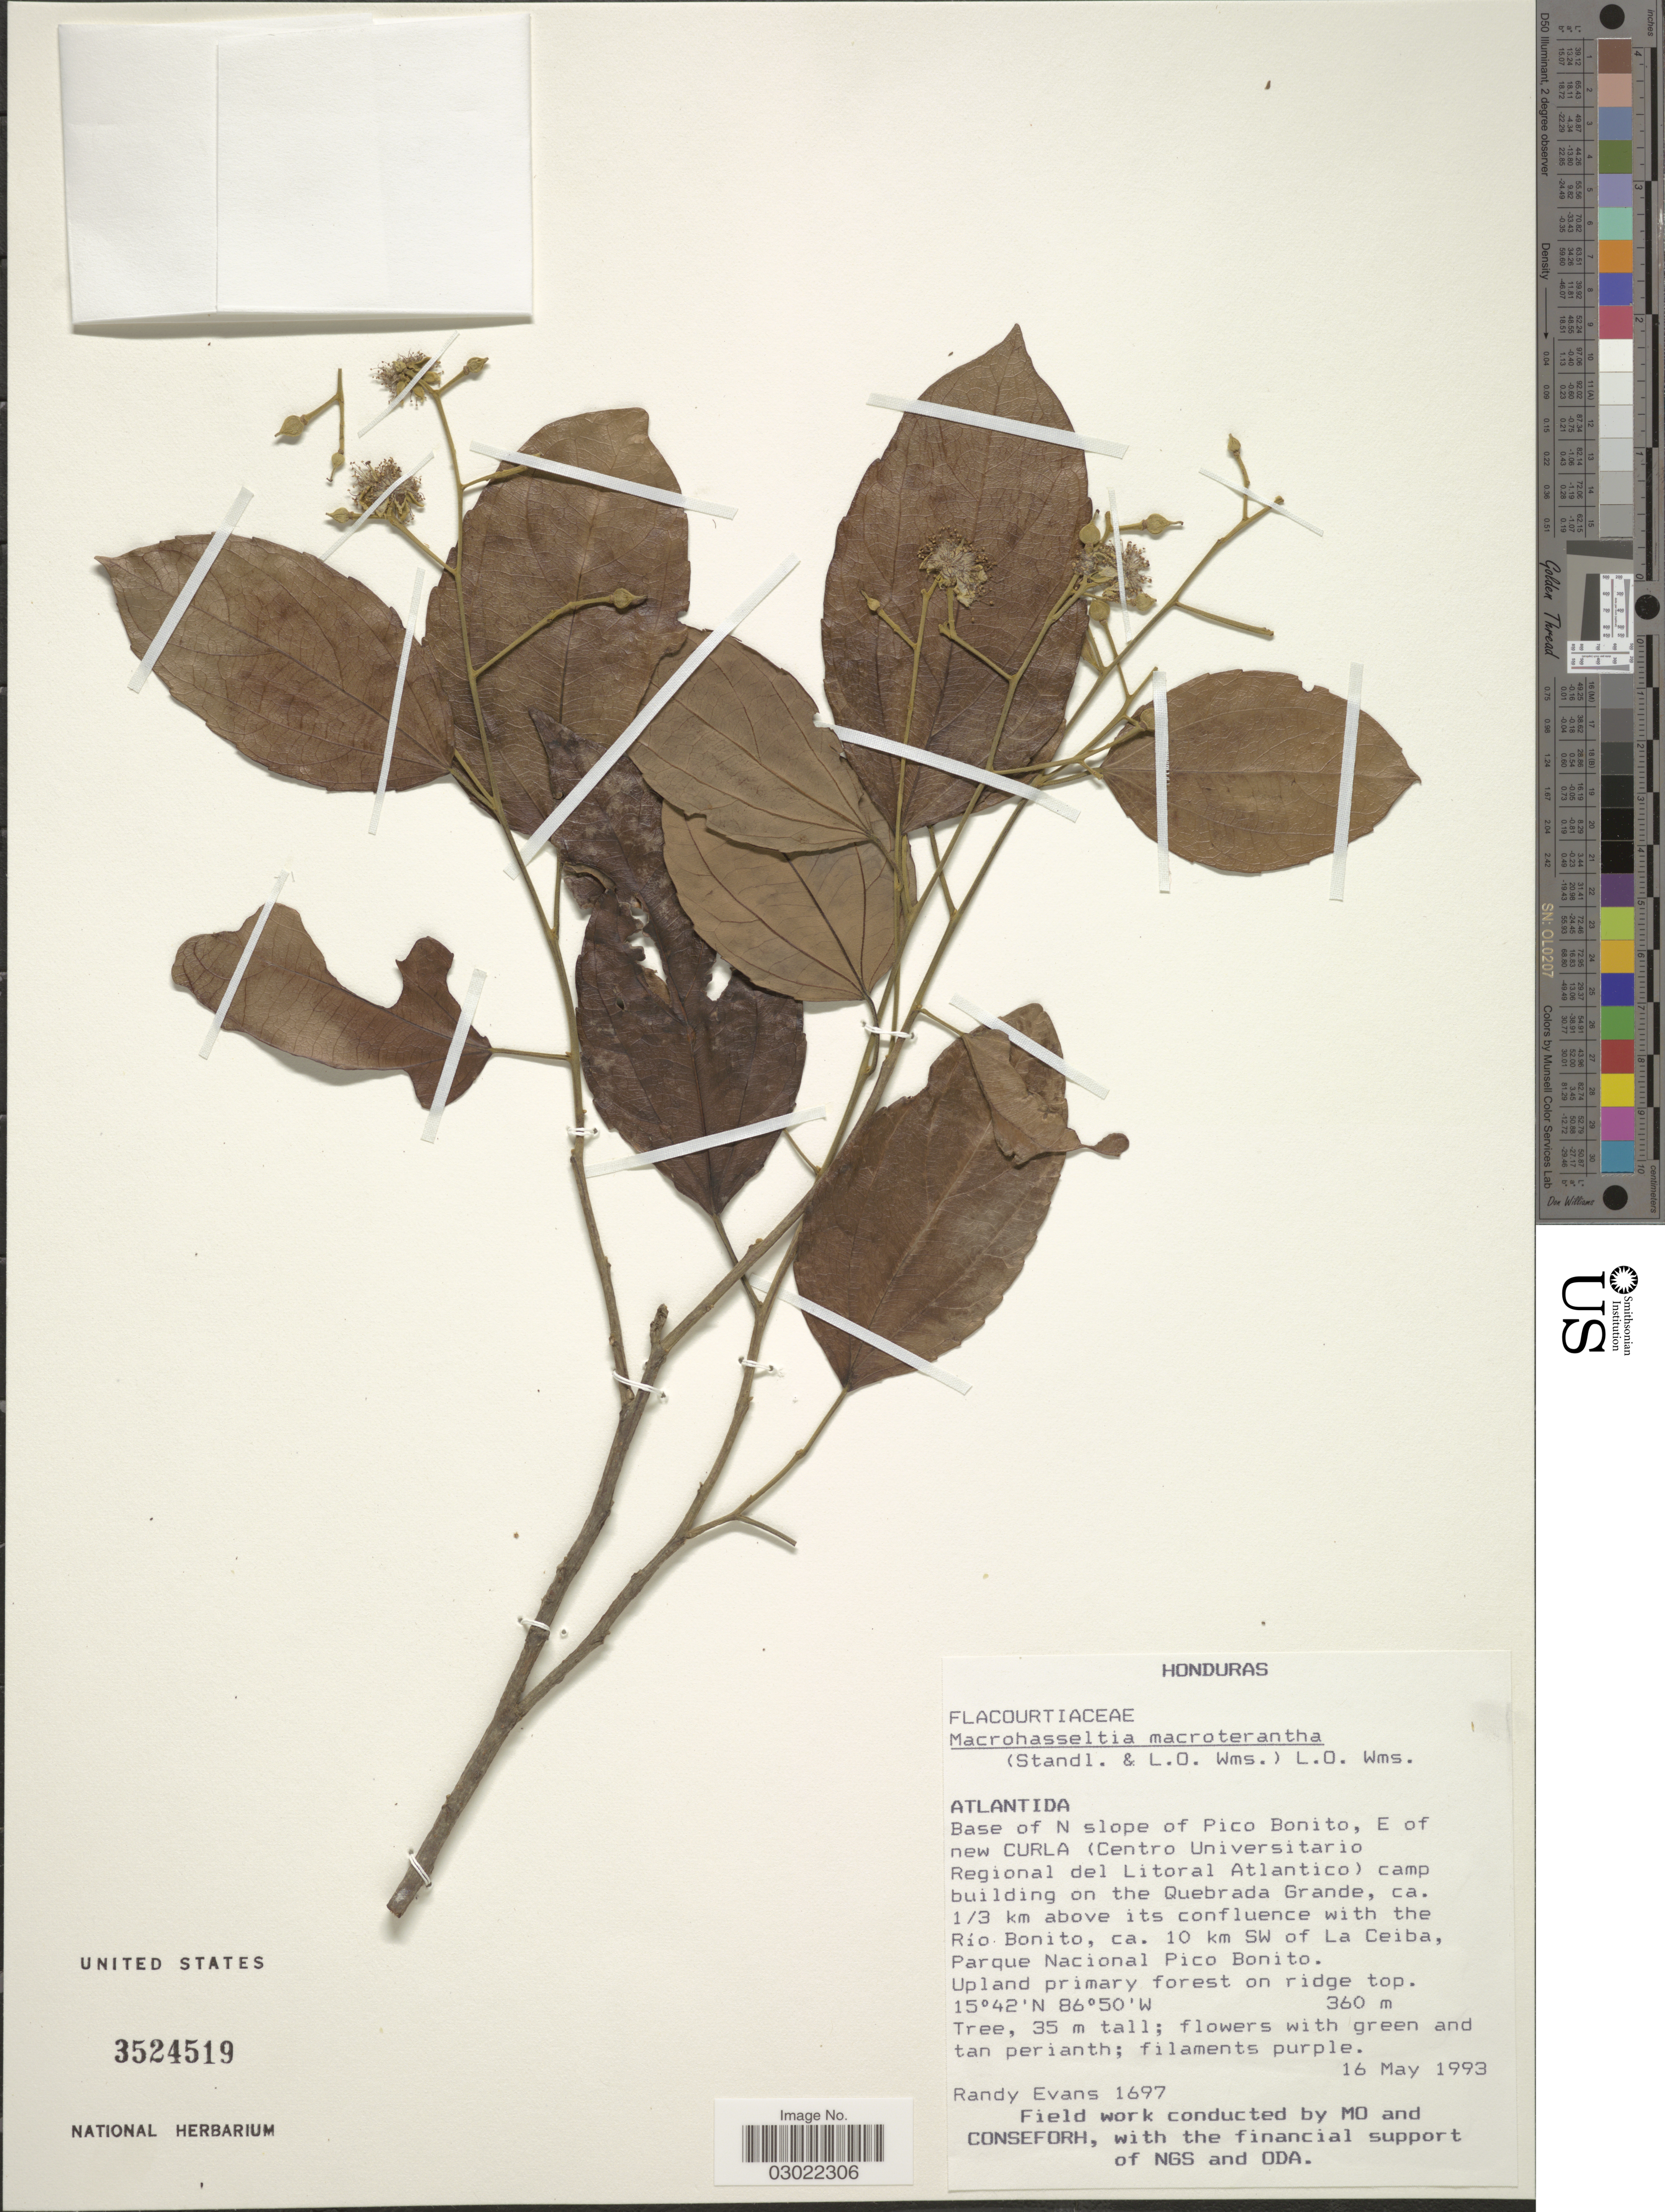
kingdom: Plantae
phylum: Tracheophyta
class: Magnoliopsida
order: Malpighiales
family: Salicaceae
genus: Macrohasseltia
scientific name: Macrohasseltia macroterantha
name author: (Standl. & L.O. Williams) L.O. Williams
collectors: R. Evans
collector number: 1697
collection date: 1993-05-16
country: Honduras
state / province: Atlántida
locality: Base of N slope of Pico Bonito, E of new Curla (Centro Universitario Regional del Litoral Atlantico) camp building on the Quebrada Grande, ca. 1/3 km above its confluence with the Río Bonito, ca. 10 km SW of La Ceiba, Parque Nacional Pico Bonito.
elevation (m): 360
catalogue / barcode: US 3524519